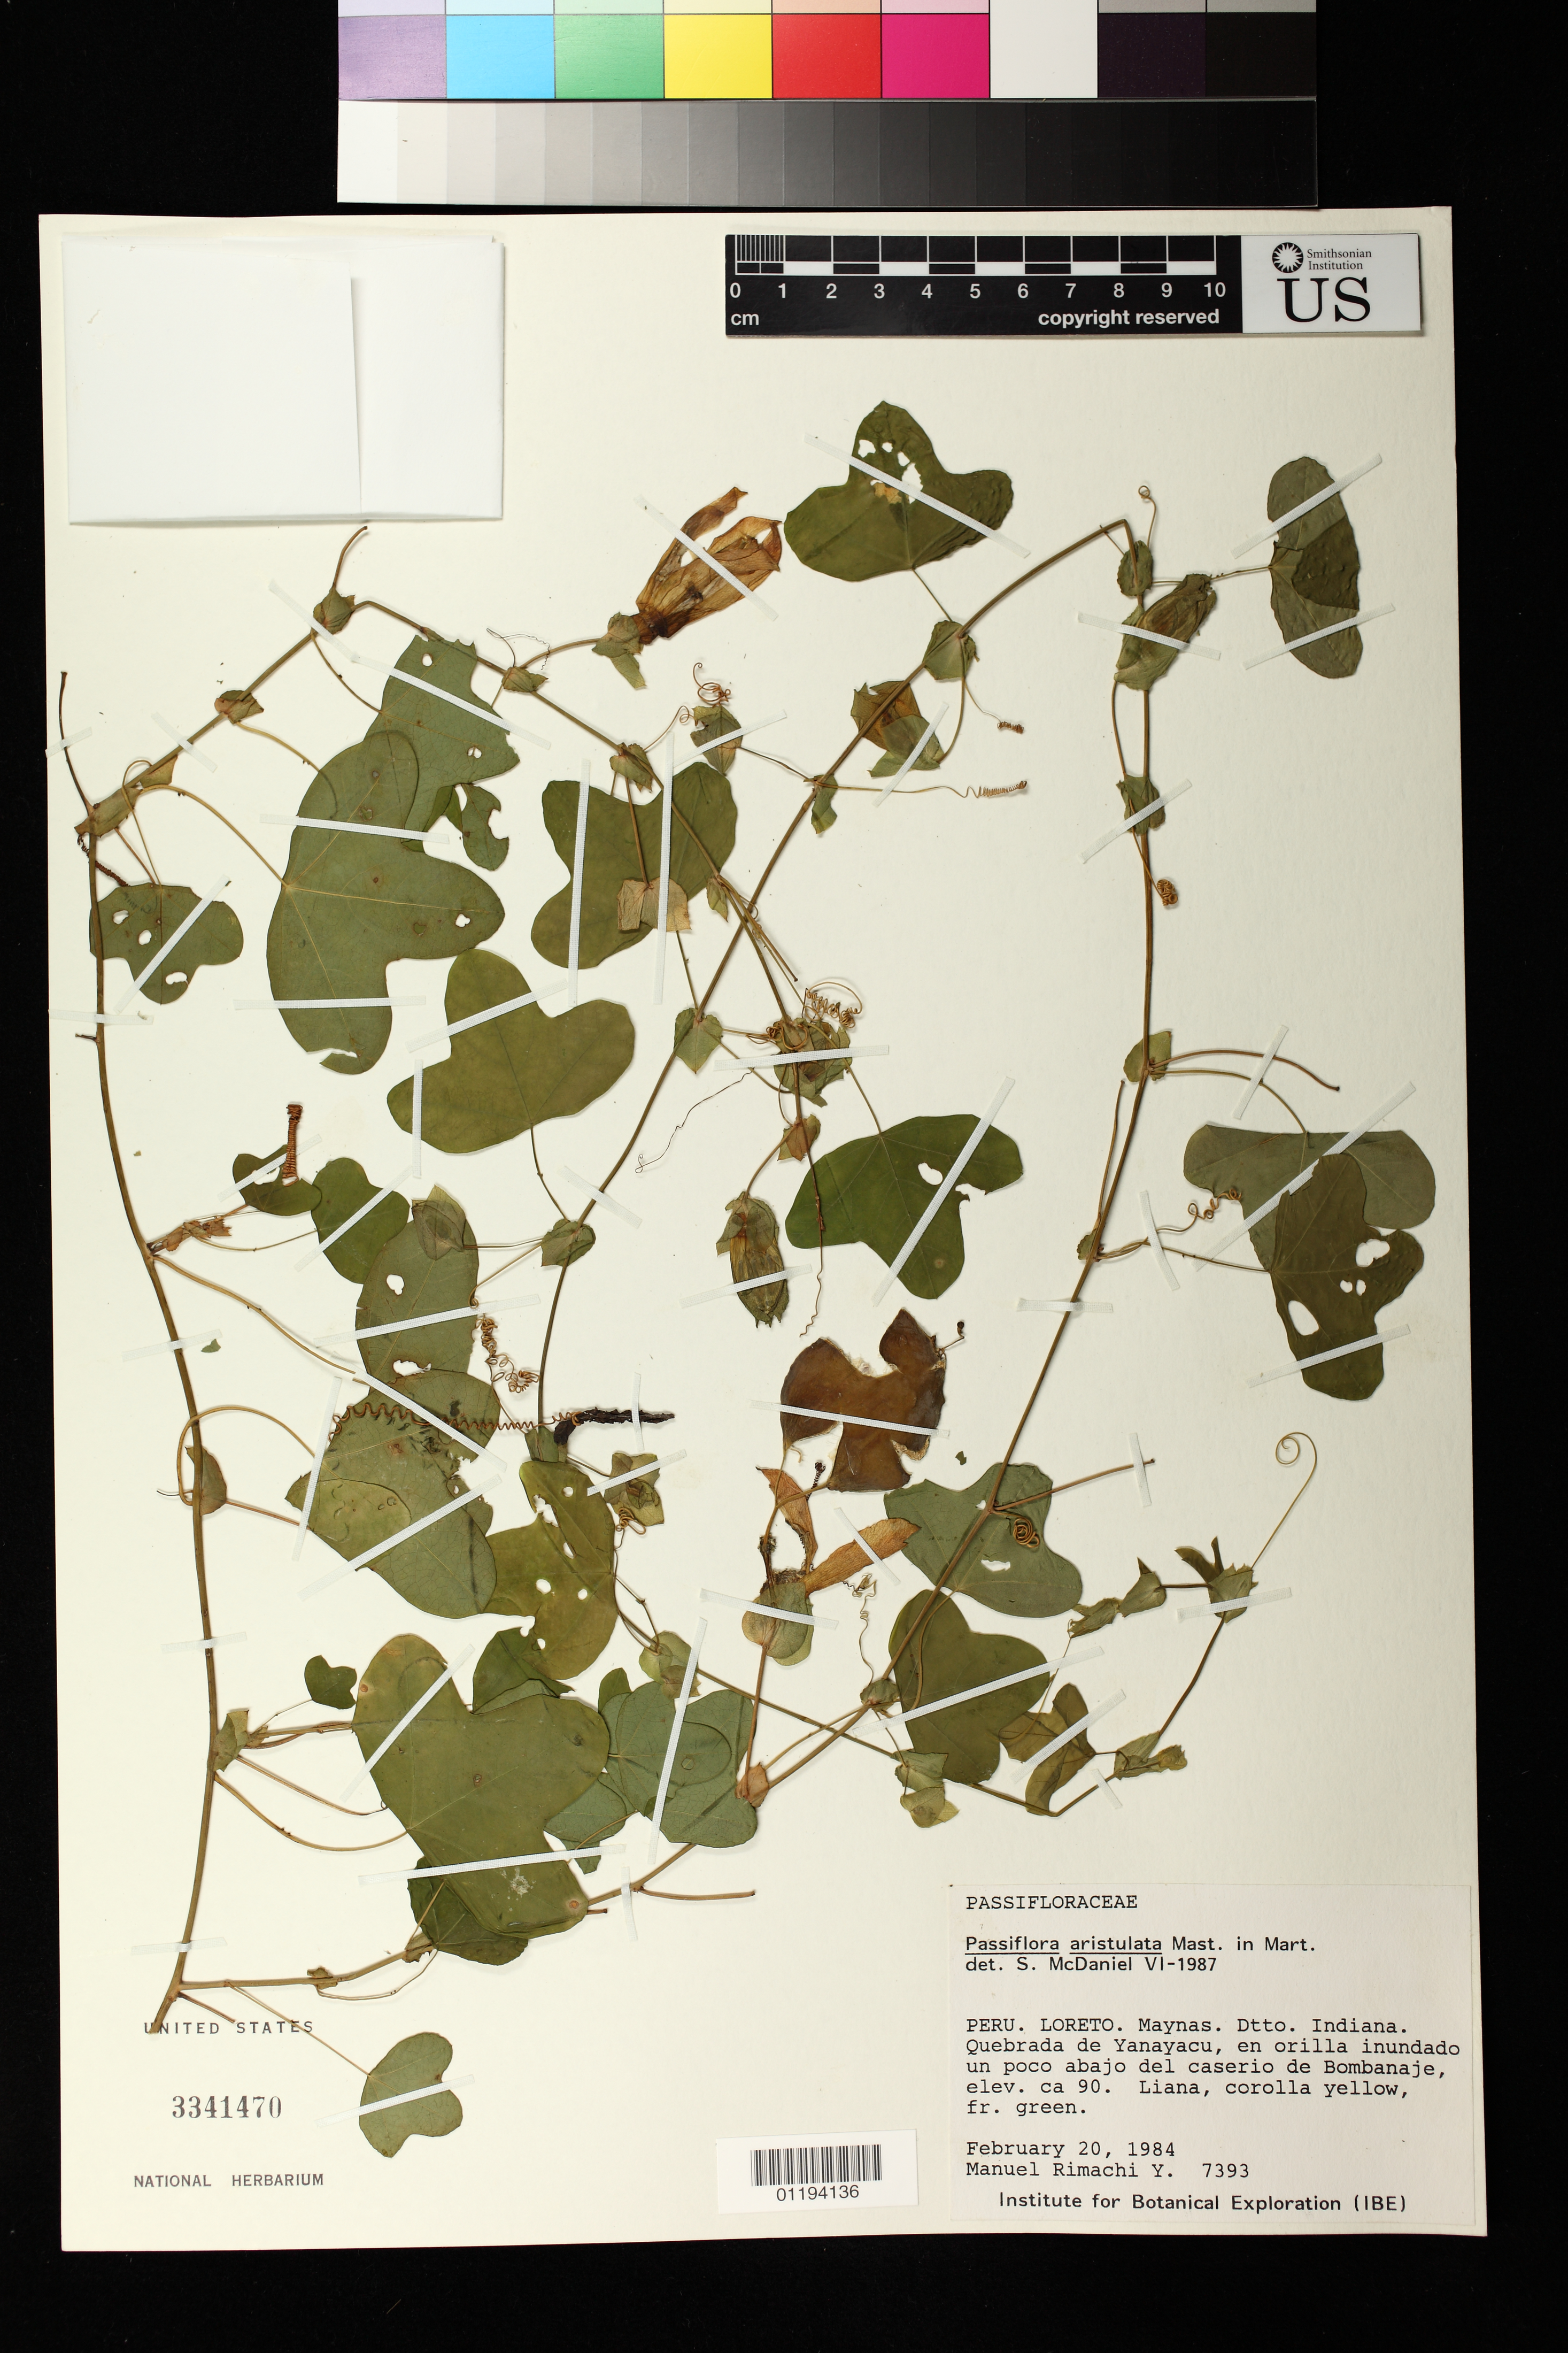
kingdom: Plantae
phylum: Tracheophyta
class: Magnoliopsida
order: Malpighiales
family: Passifloraceae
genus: Passiflora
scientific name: Passiflora aristulata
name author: Mast.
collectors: M. Rimachi Y.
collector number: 7393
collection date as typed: Feb 20 1984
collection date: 1984-02-20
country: Peru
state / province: Loreto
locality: Loreto. Maynas Dtto. Indiana, Quebrada de Yanayacu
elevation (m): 90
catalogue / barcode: US 3341470